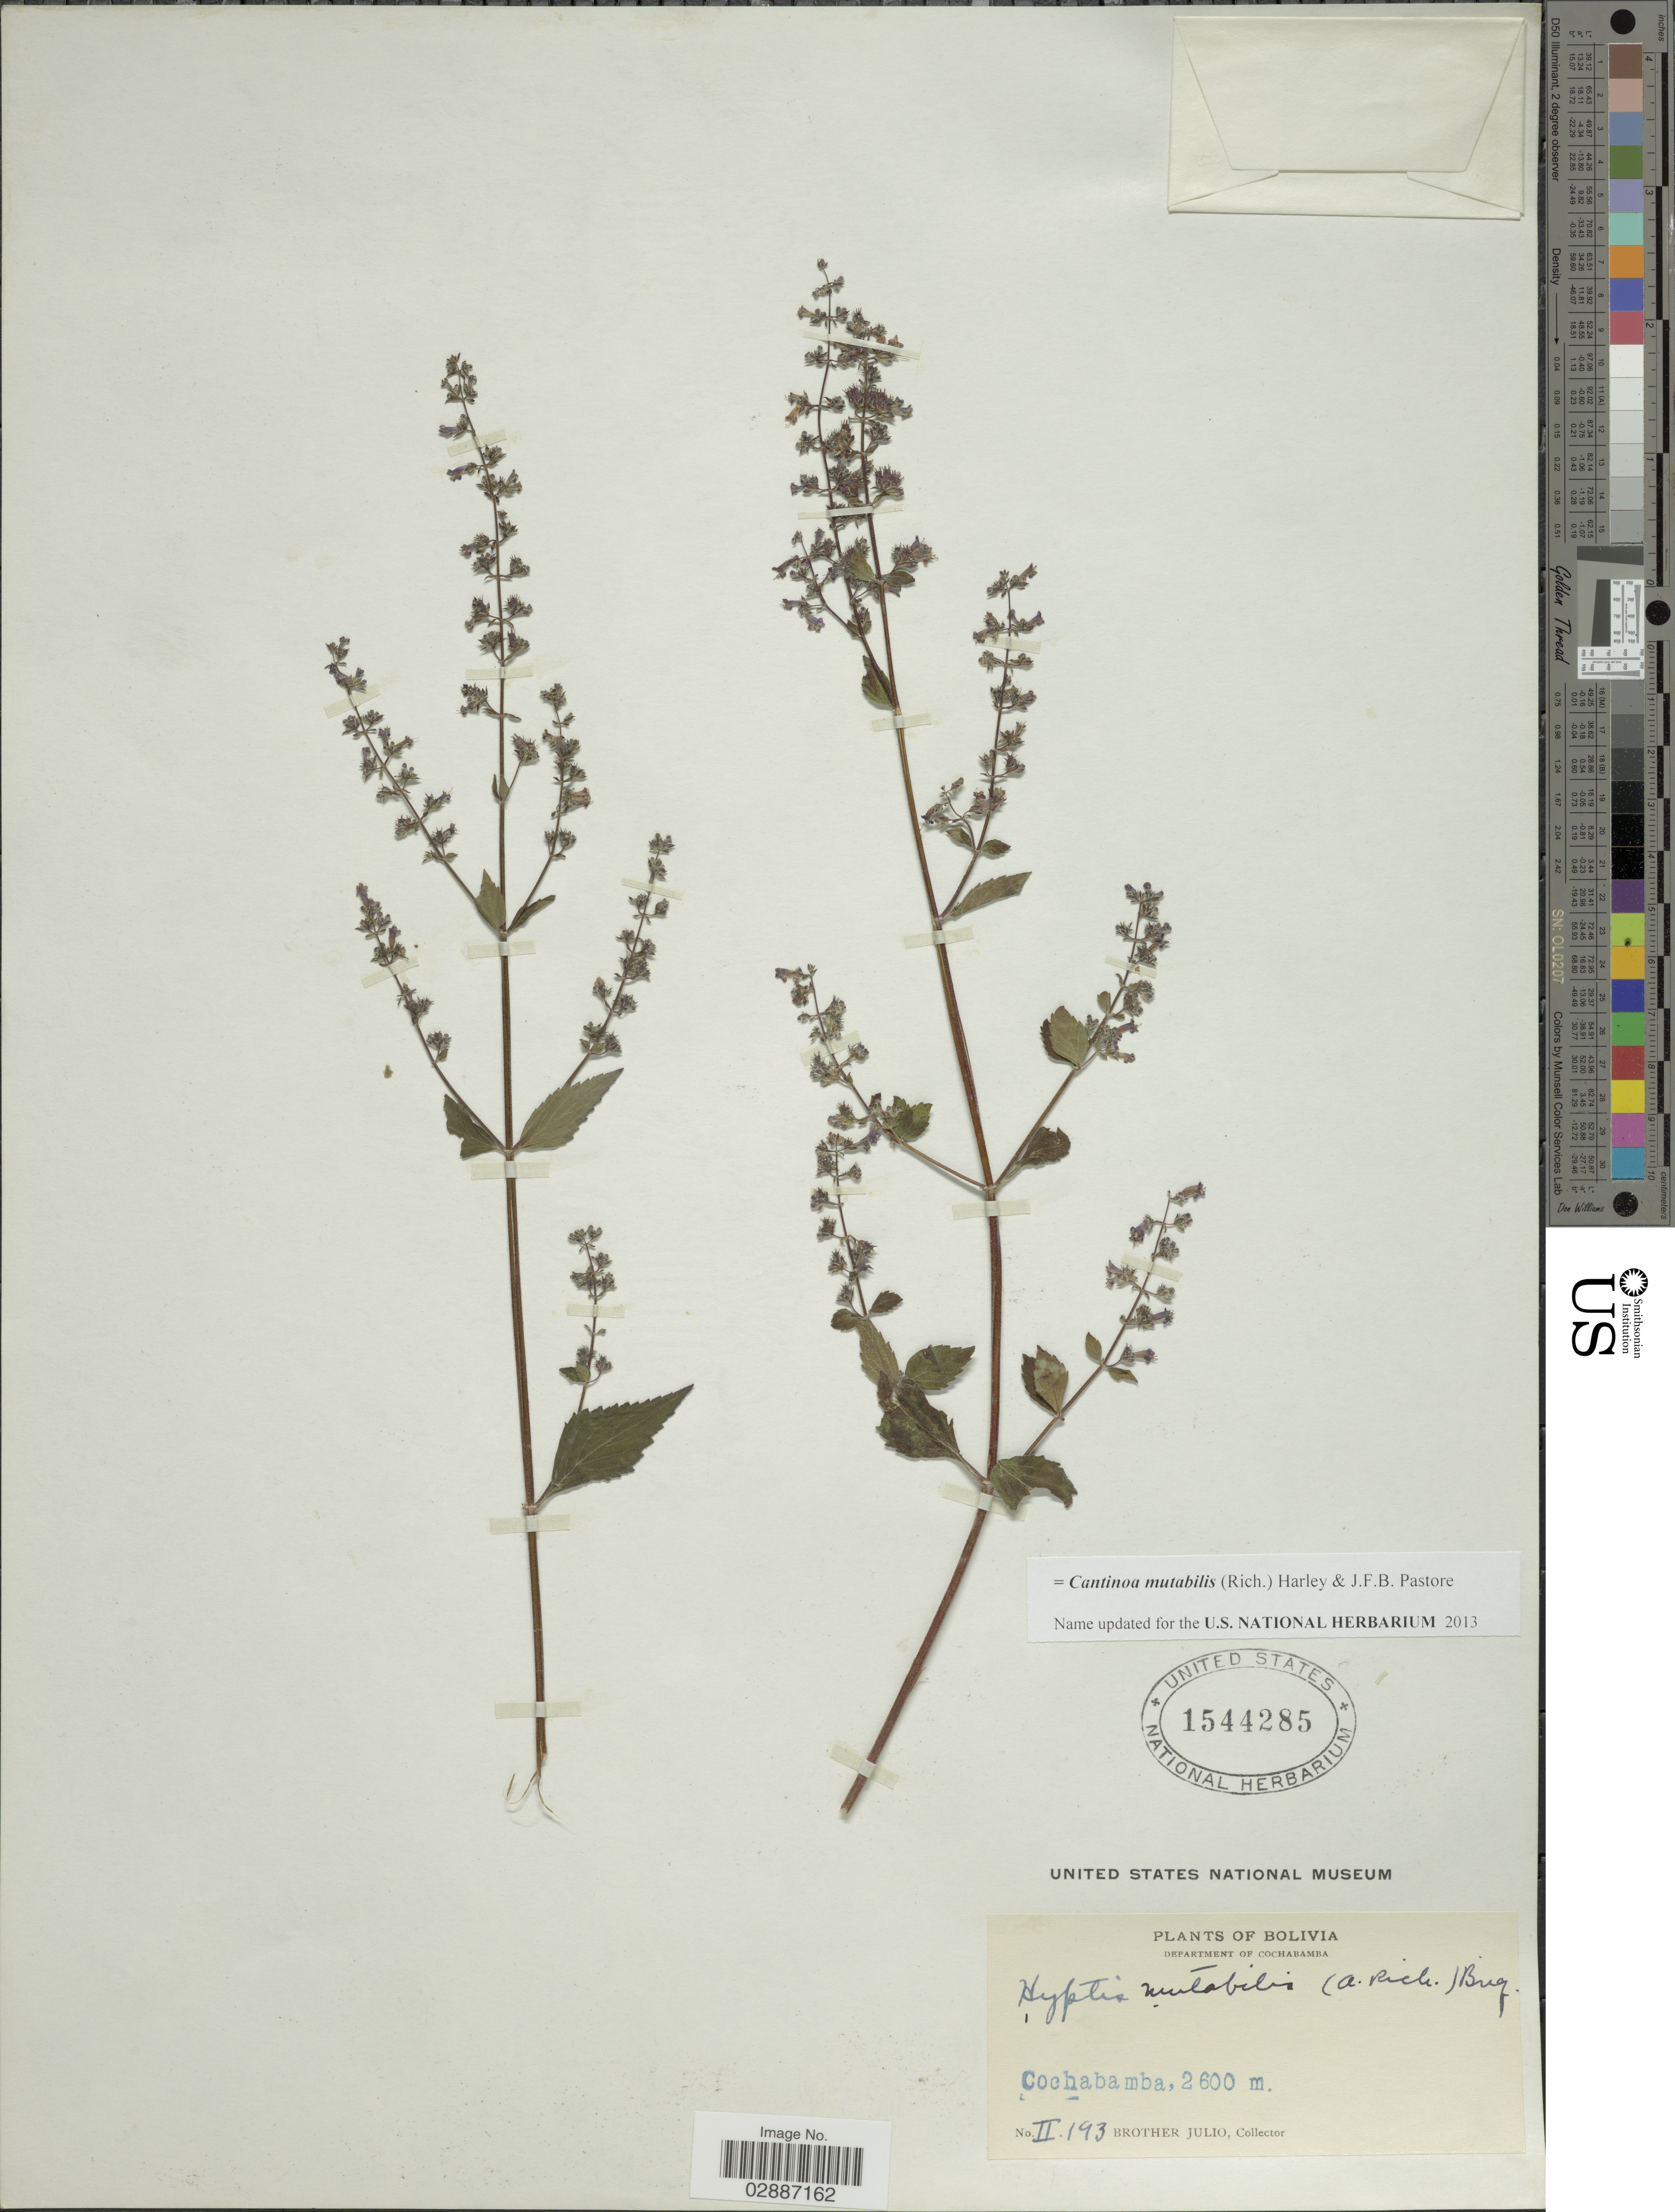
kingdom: Plantae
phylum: Tracheophyta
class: Magnoliopsida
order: Lamiales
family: Lamiaceae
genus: Cantinoa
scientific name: Cantinoa mutabilis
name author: (Epling) Harley & J.F.B. Pastore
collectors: Bro. Julio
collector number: II193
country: Bolivia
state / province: Cochabamba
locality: Department of Cochabamba.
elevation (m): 2600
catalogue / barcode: US 1544285